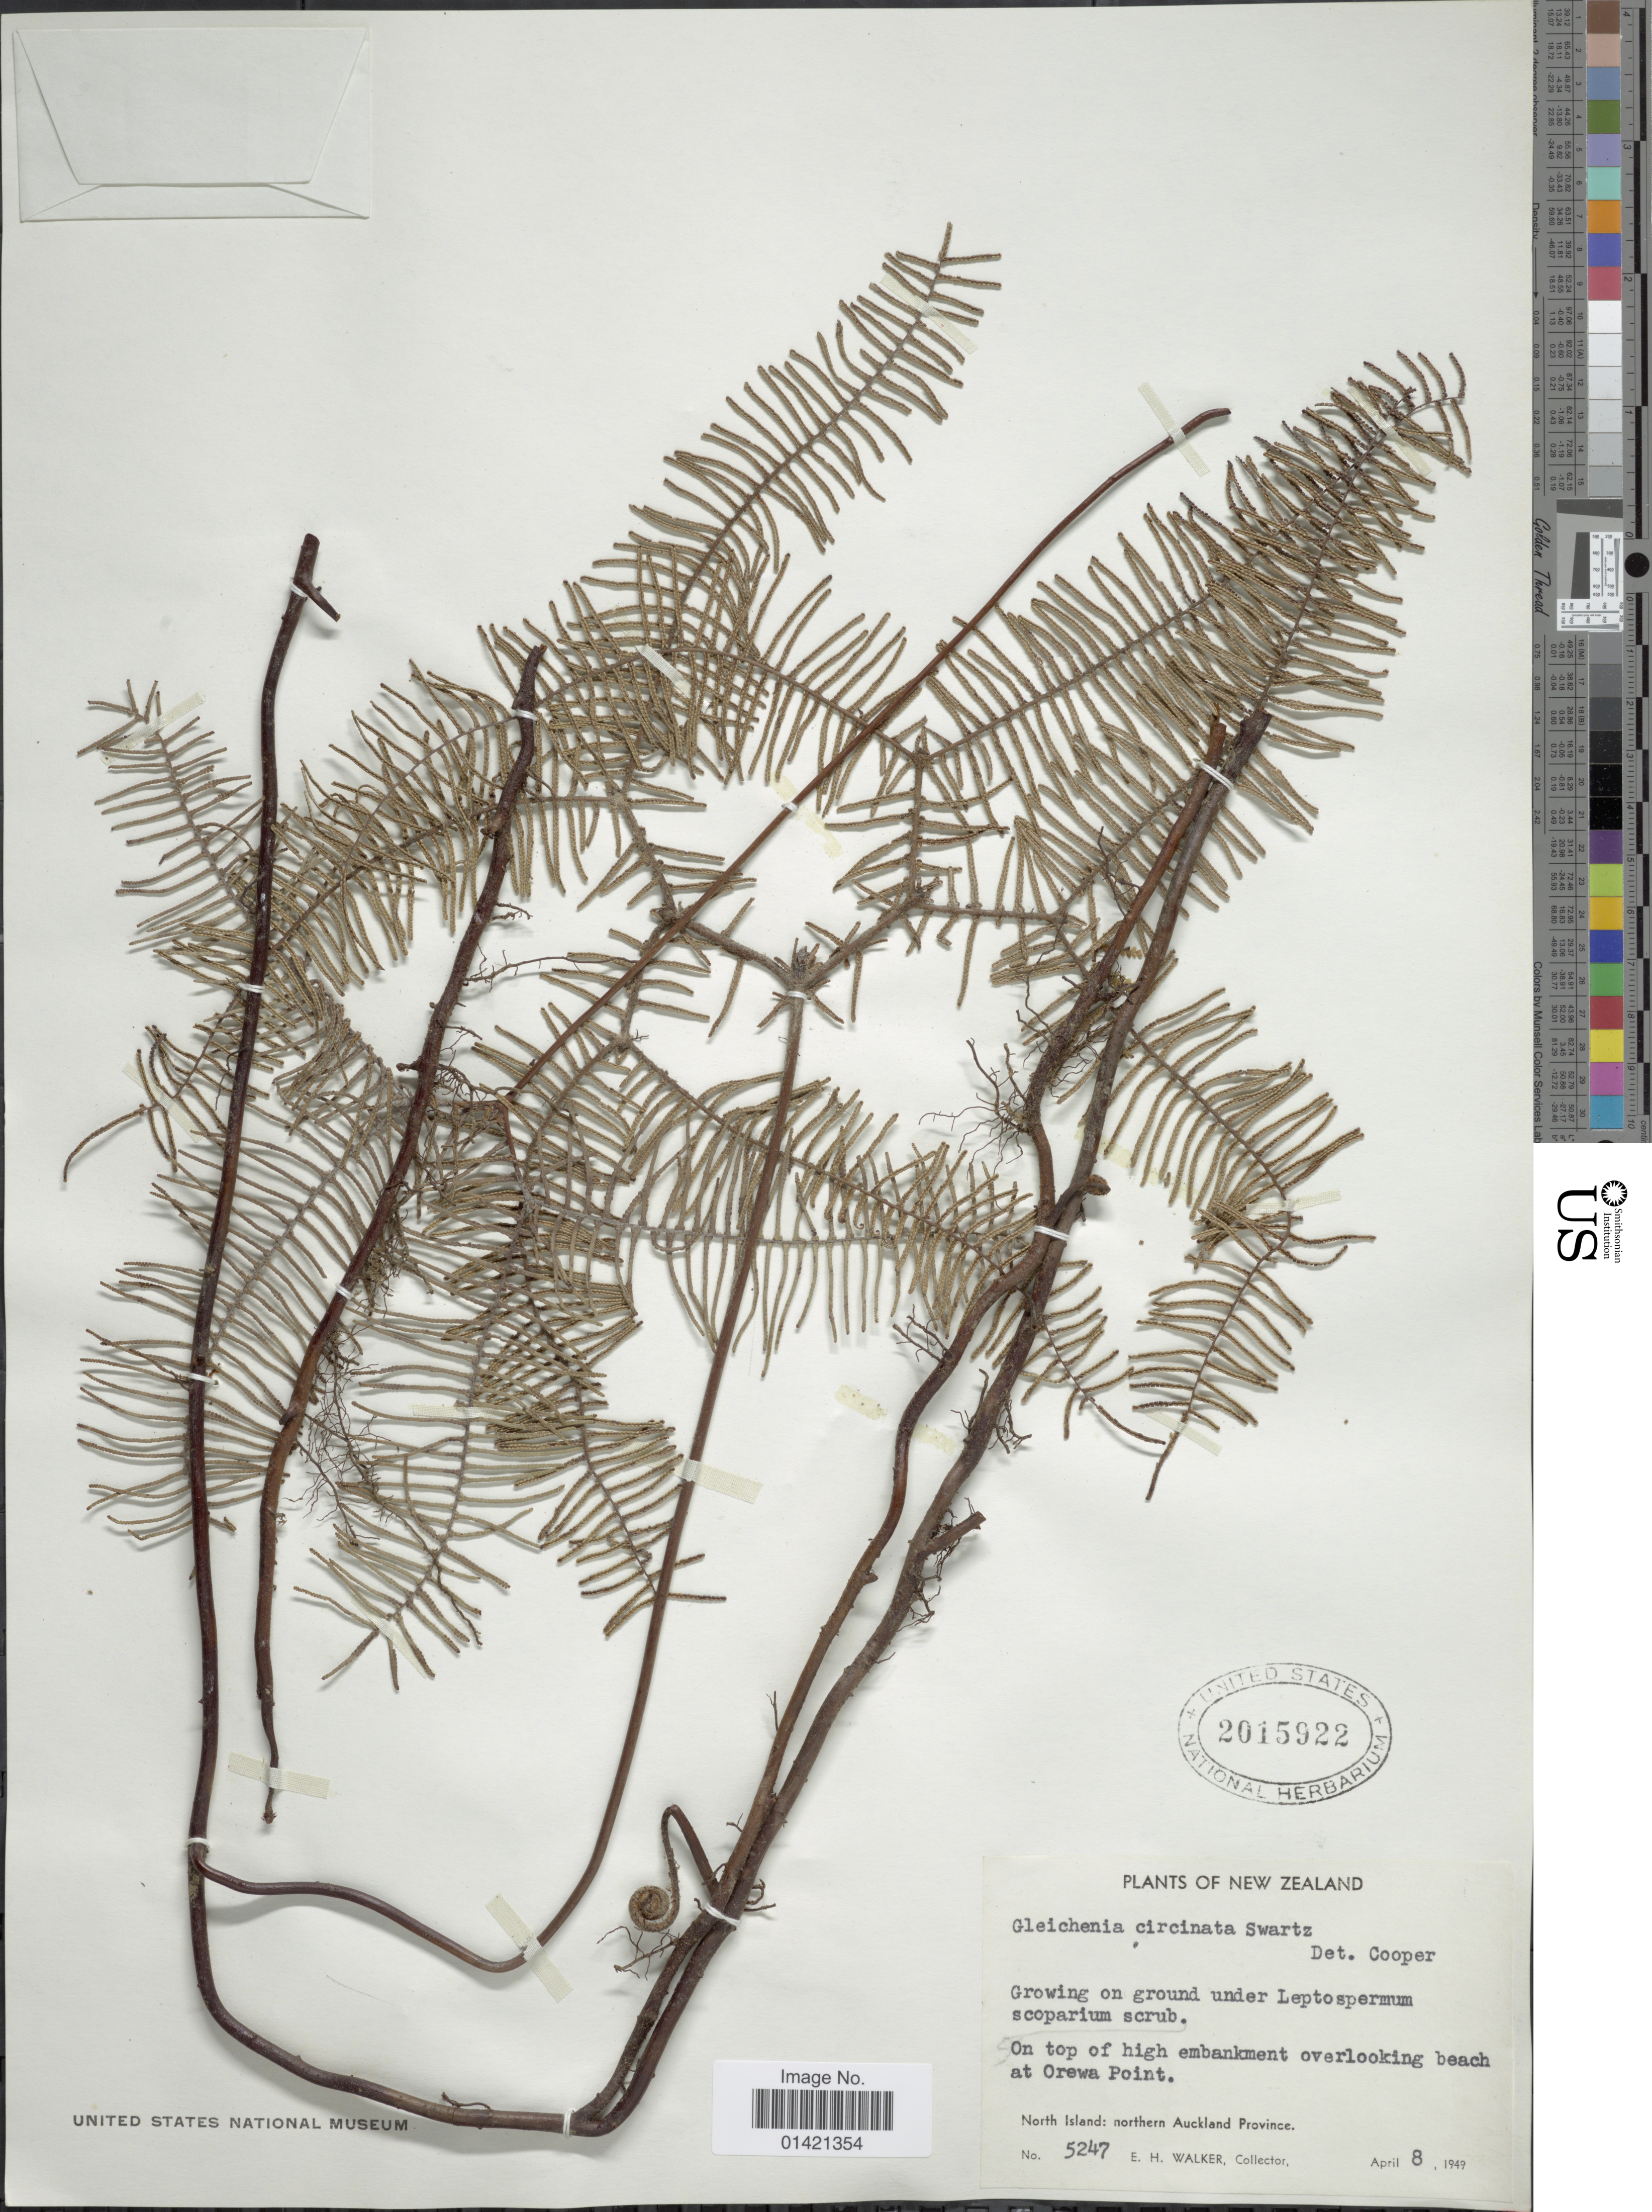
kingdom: Plantae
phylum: Tracheophyta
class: Polypodiopsida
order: Gleicheniales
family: Gleicheniaceae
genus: Gleichenia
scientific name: Gleichenia dicarpa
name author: R. Br.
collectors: E. H. Walker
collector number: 5247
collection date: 1949-04-08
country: New Zealand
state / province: Auckland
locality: North Island: northern Auckland Province. On top of high embankment overlooking beach at Orewa Point.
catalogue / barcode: US 2015922